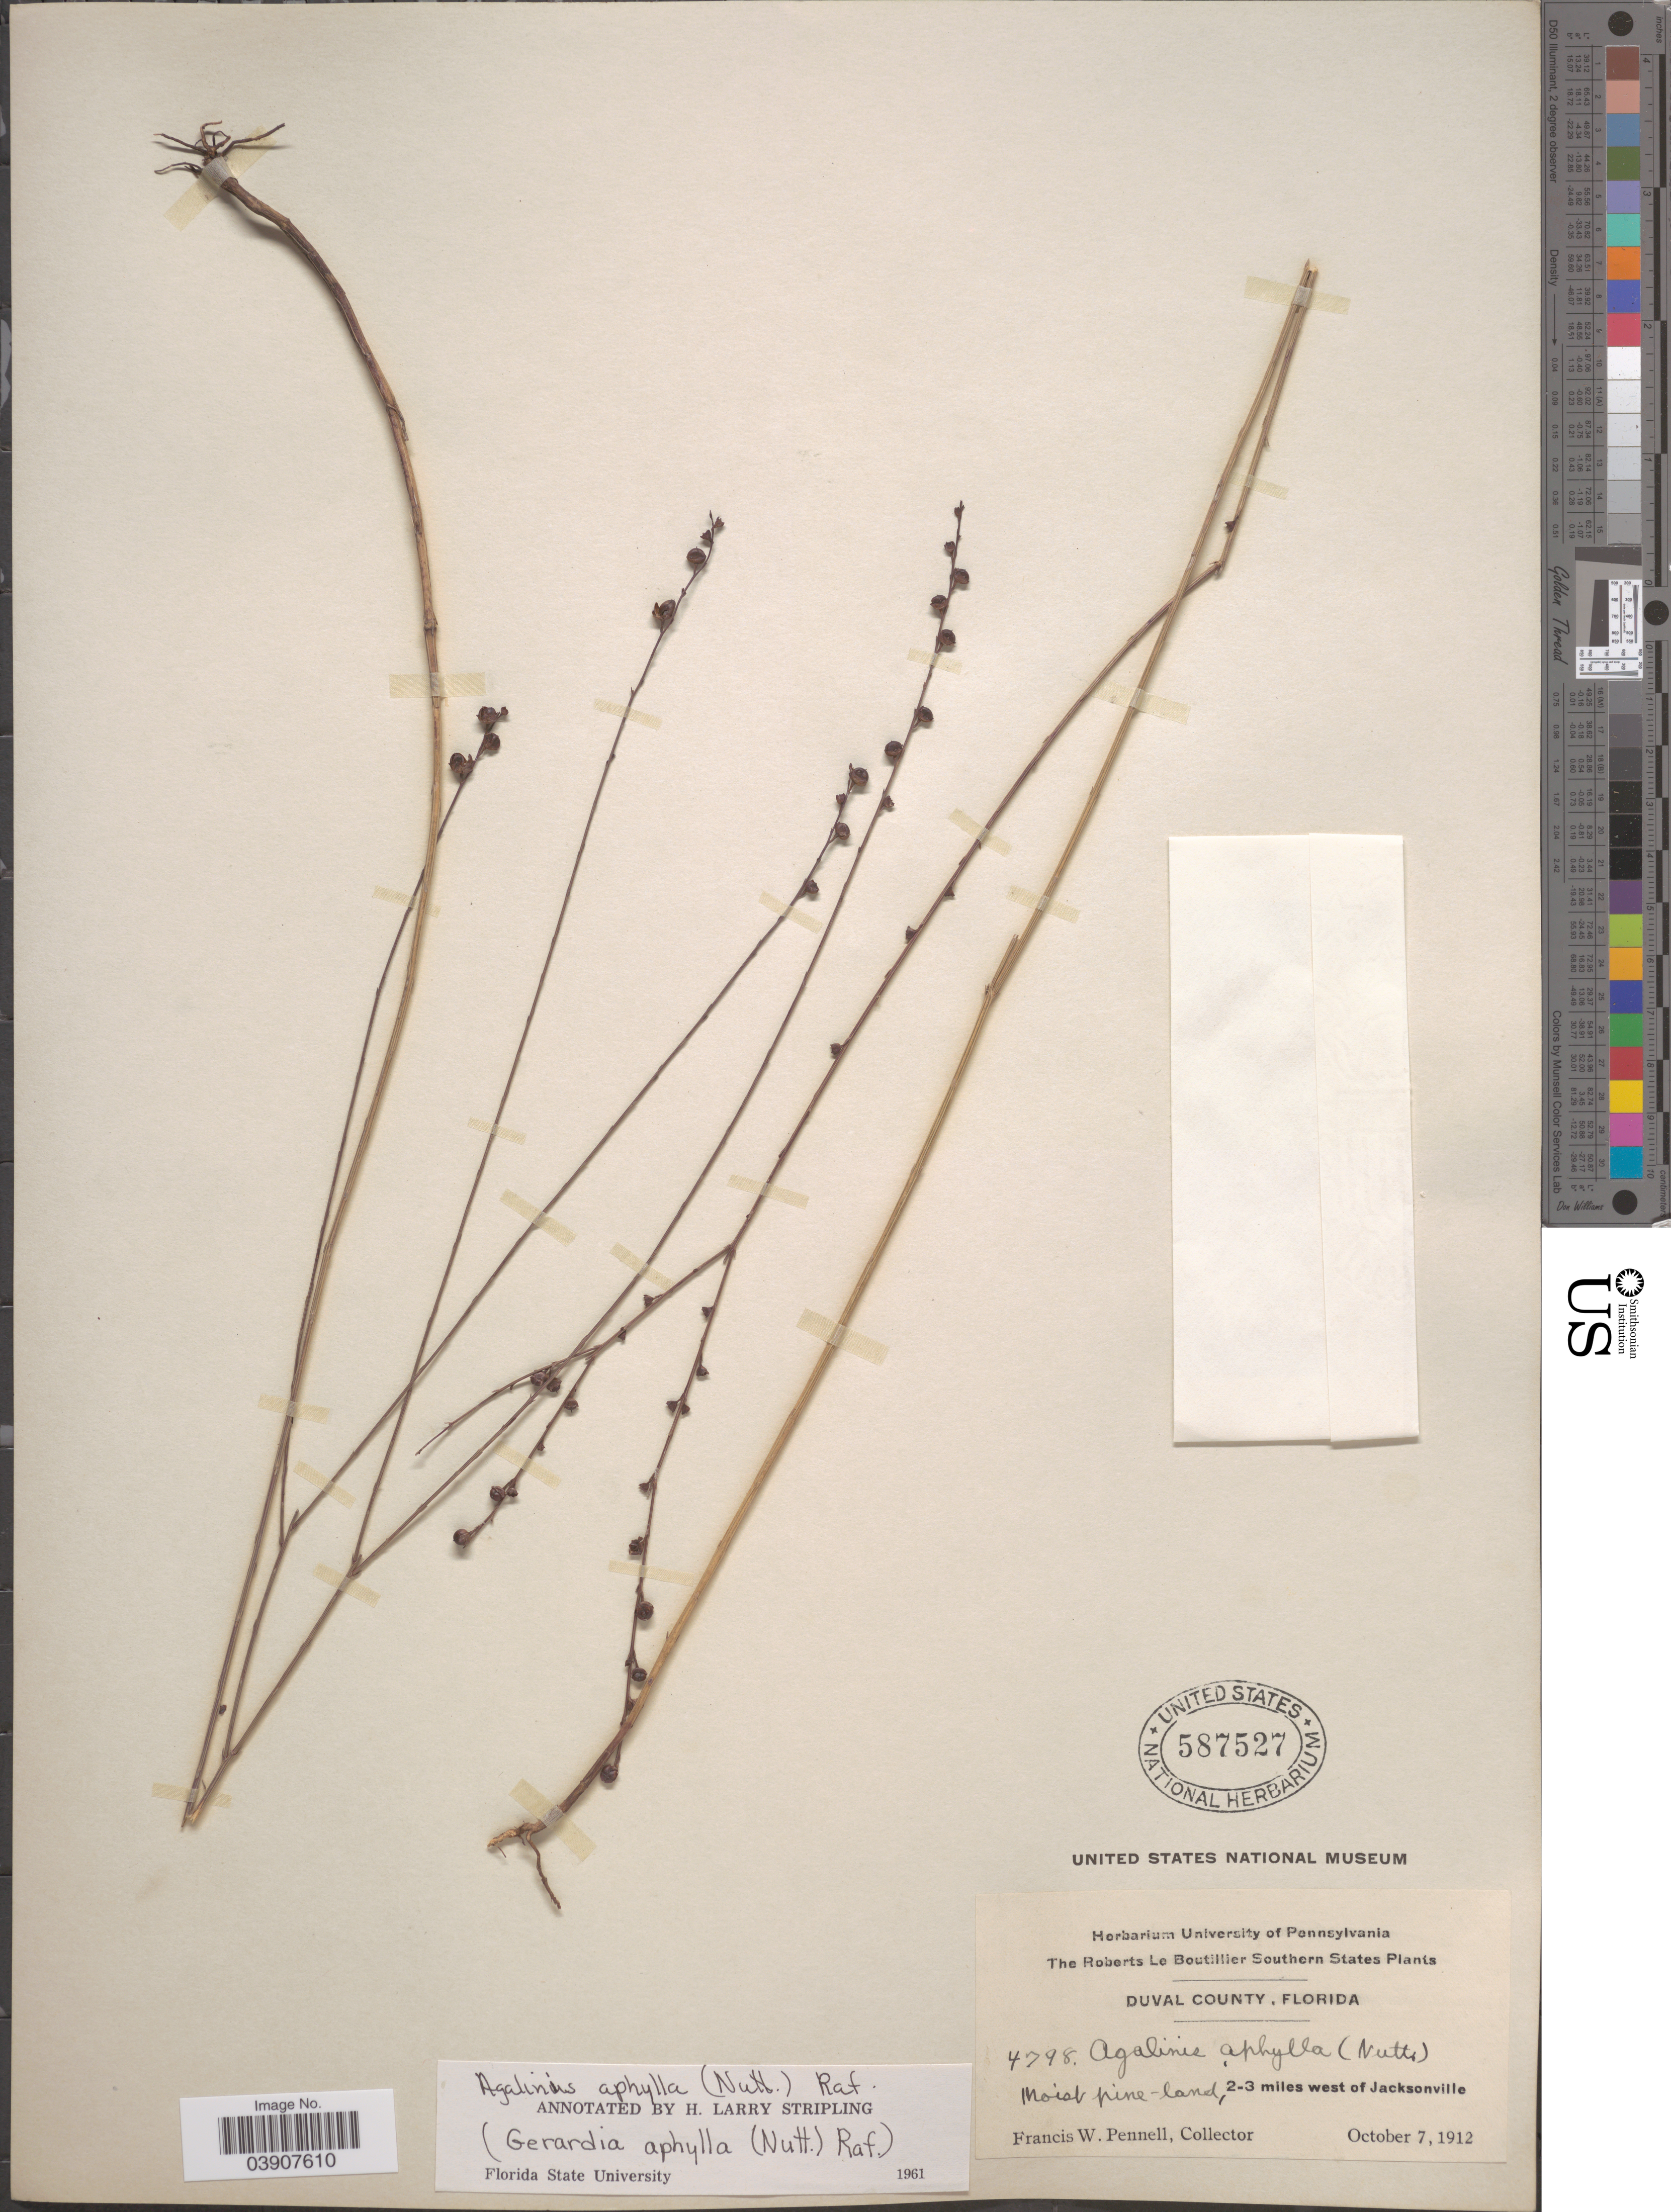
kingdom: Plantae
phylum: Tracheophyta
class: Magnoliopsida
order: Lamiales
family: Orobanchaceae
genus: Agalinis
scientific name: Agalinis aphylla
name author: (Nutt.) Raf.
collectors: F. W. Pennell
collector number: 4798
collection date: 1912-10-07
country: United States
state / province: Florida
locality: Southern States. Duval County. 2-3 miles west of Jacksonville.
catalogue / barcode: US 587527